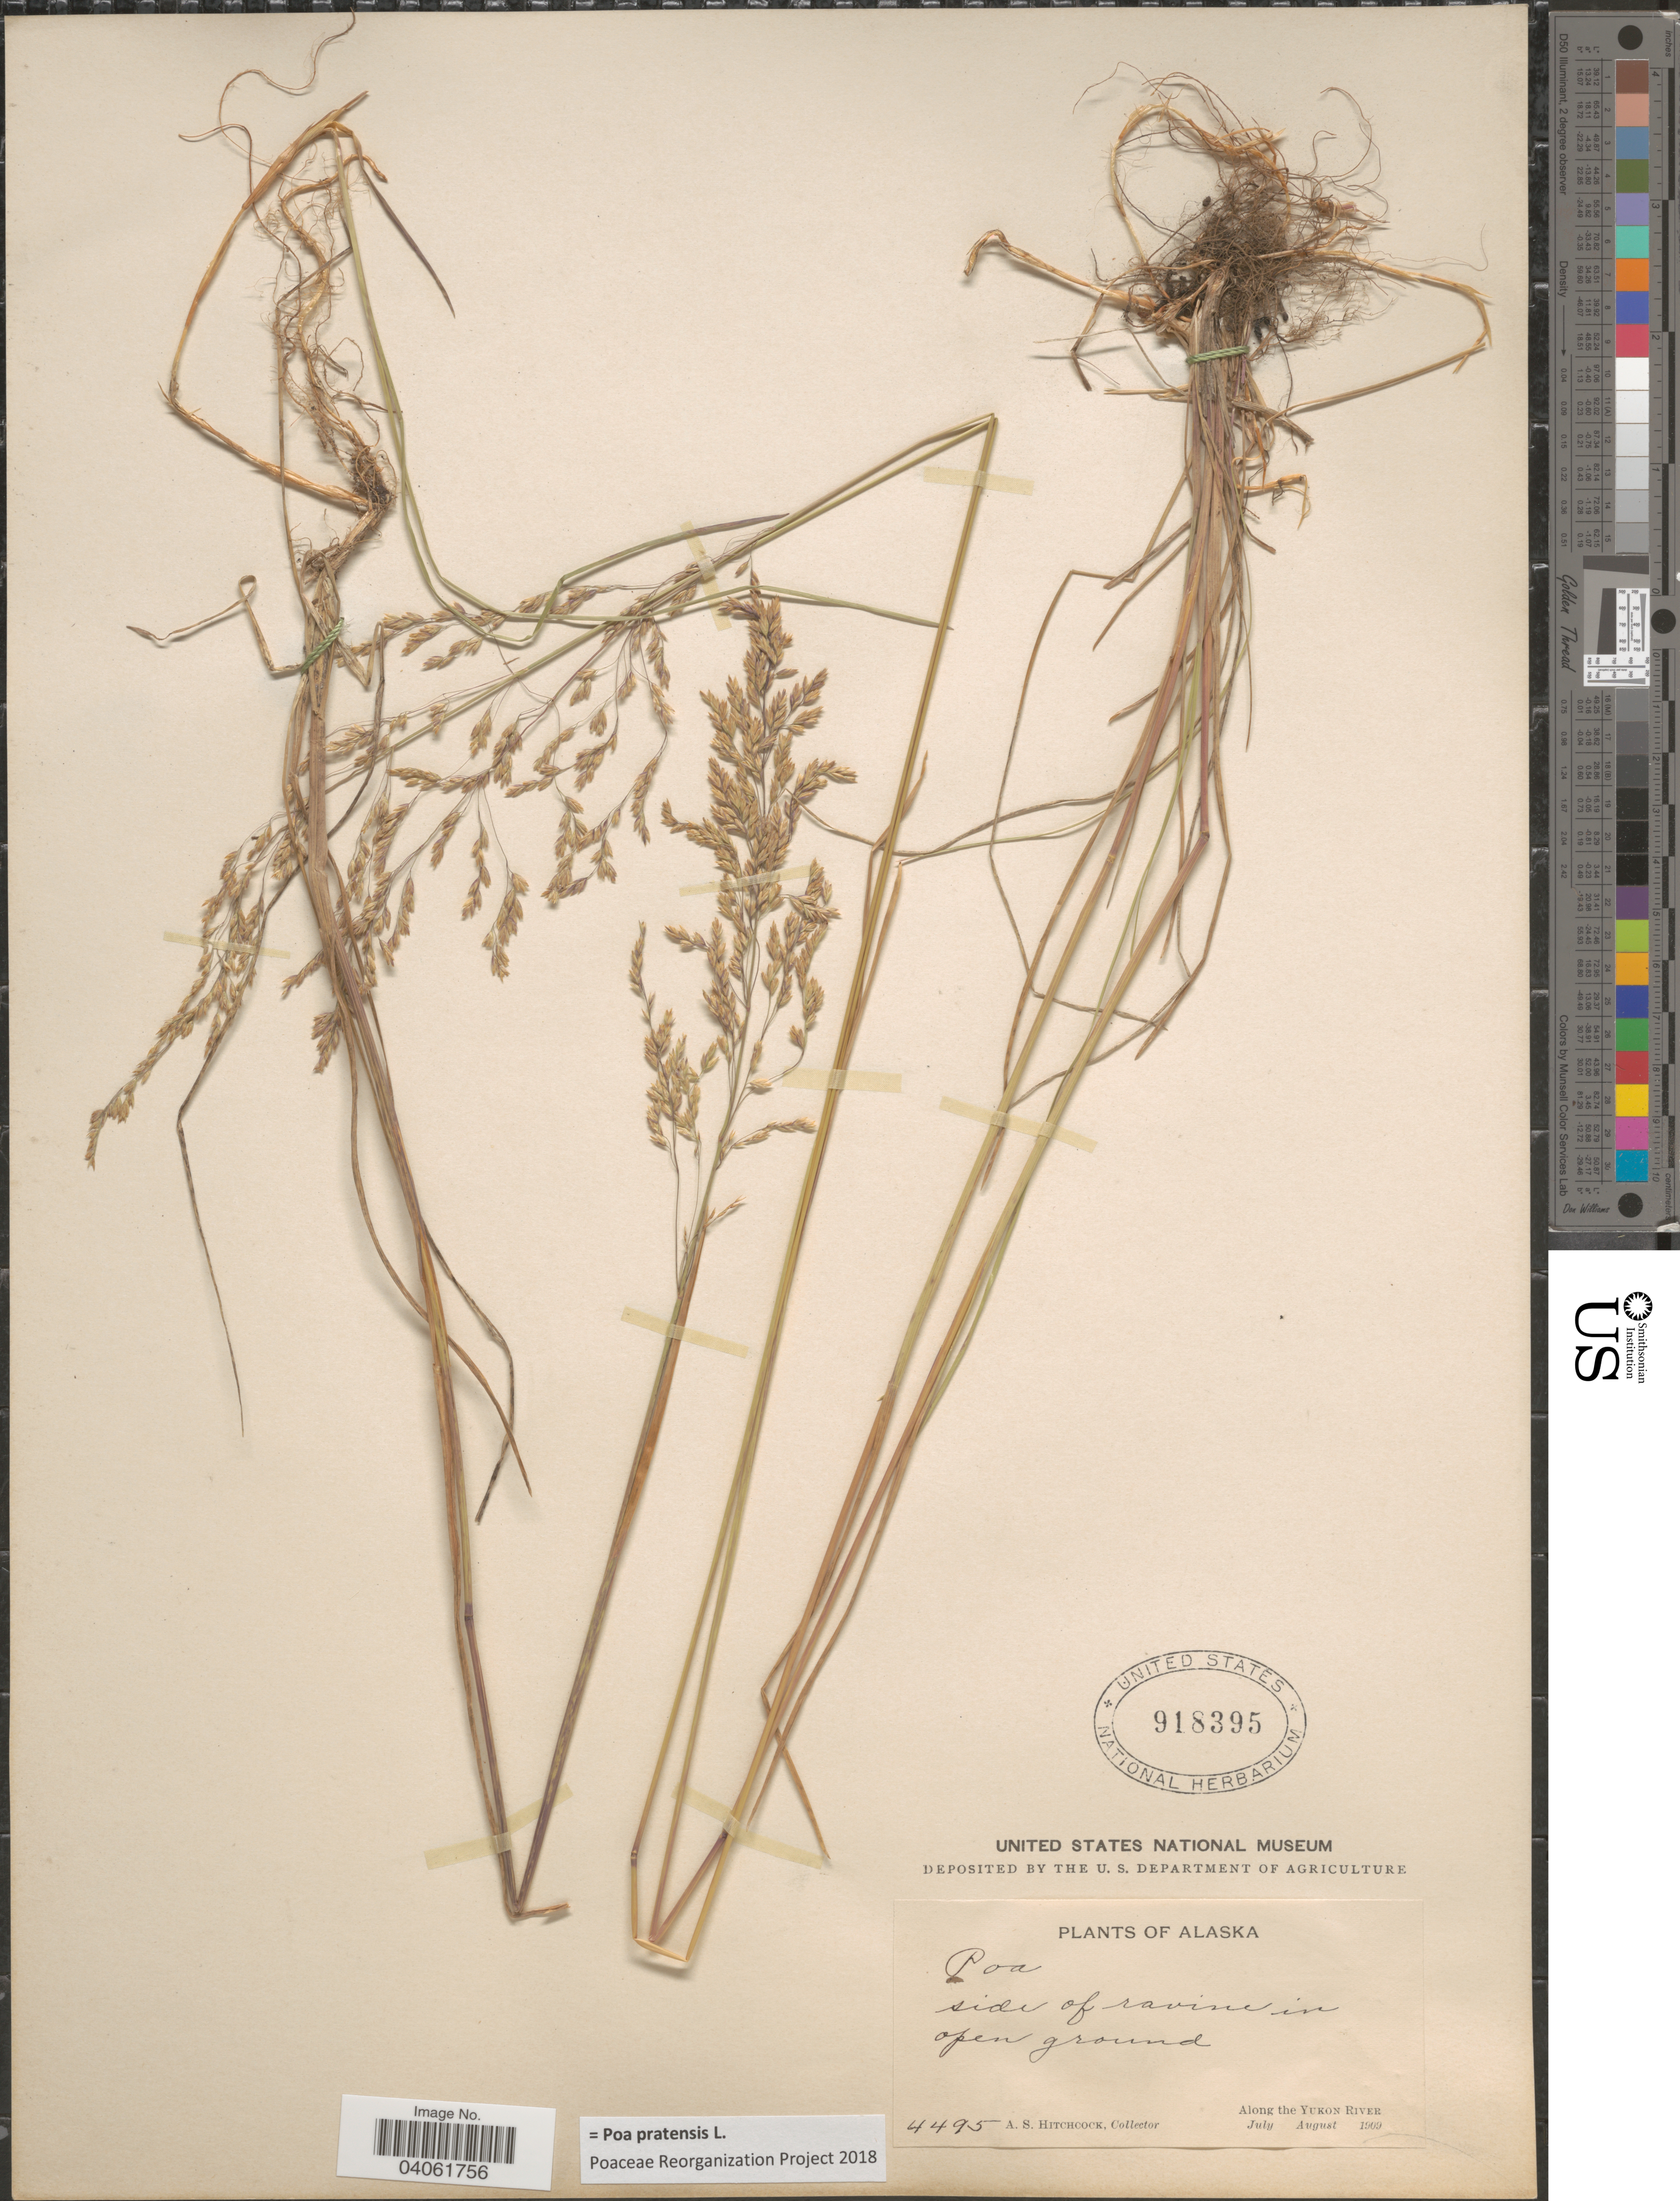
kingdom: Plantae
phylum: Tracheophyta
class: Liliopsida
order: Poales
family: Poaceae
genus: Poa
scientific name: Poa pratensis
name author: L.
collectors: A. S. Hitchcock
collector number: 4495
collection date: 1909-07/1909-08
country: United States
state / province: Alaska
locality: Along the Yukon River.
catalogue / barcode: US 918395